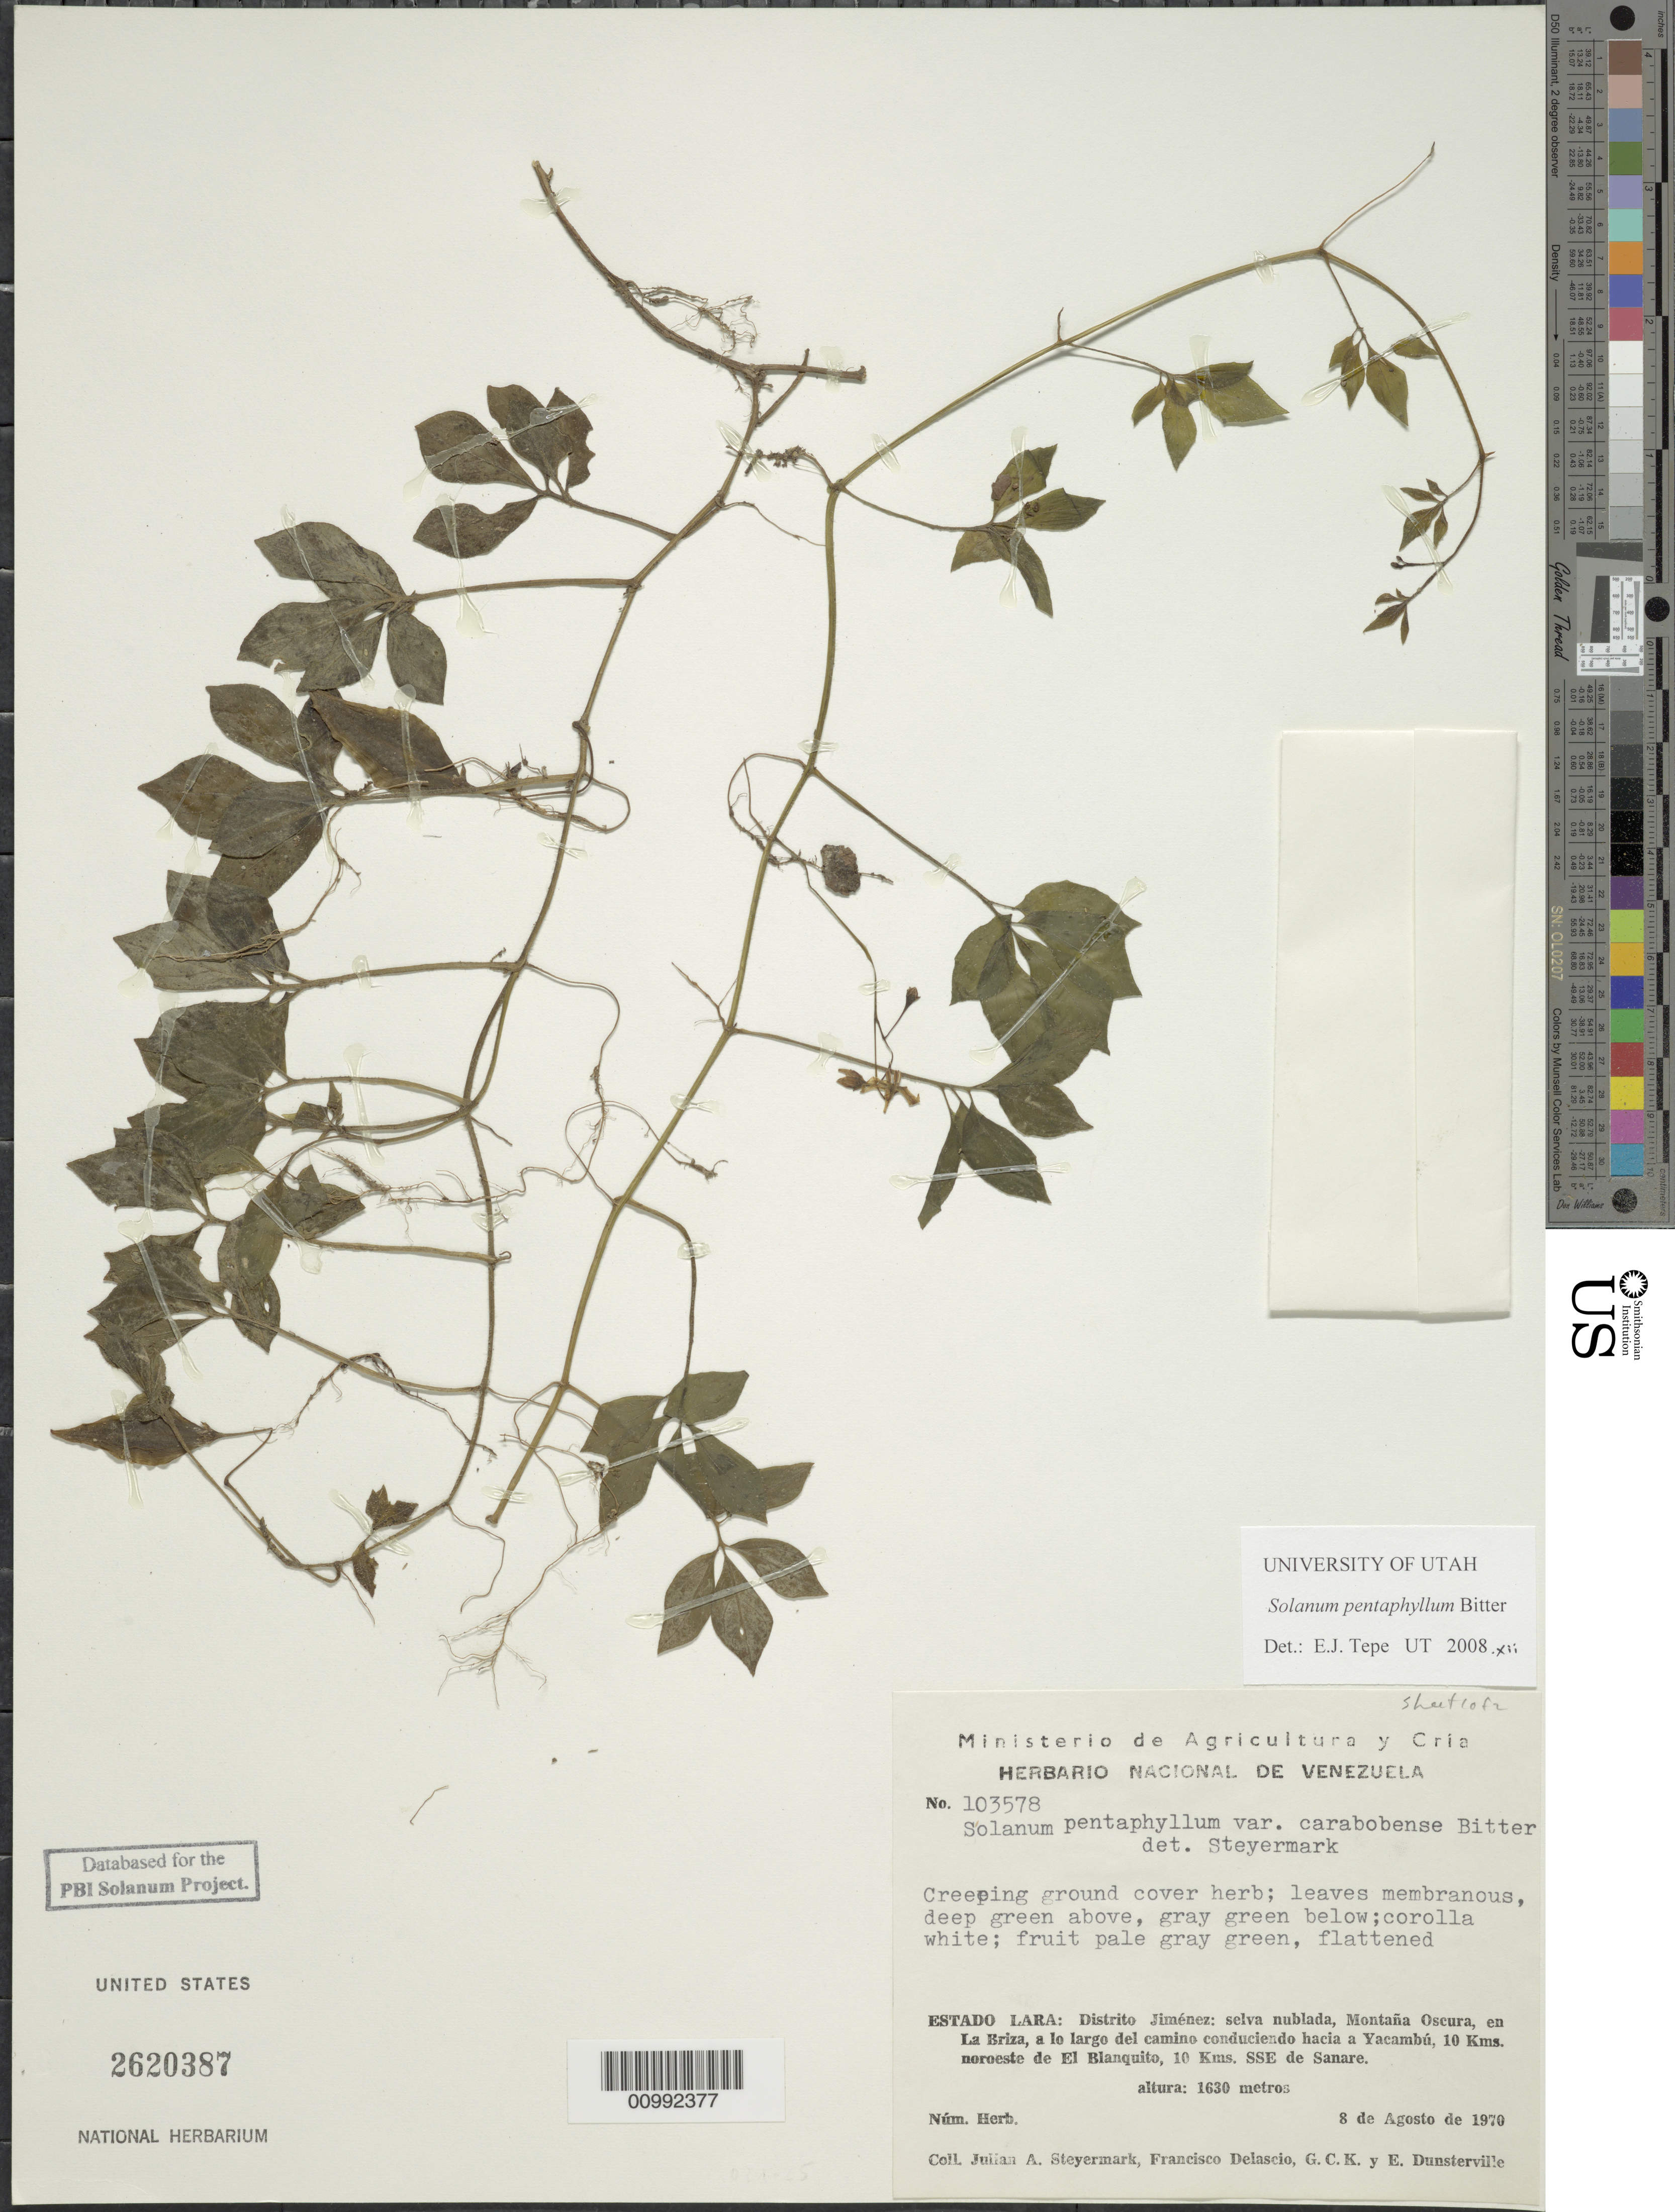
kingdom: Plantae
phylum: Tracheophyta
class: Magnoliopsida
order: Solanales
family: Solanaceae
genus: Solanum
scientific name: Solanum pentaphyllum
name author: Bitter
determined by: Tepe, E. J., (UT)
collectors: J. Steyermark, F. Delascio C. & E. Dunsterville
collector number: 103578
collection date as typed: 8 Aug 1970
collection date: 1970-08-08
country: Venezuela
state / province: Lara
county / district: Jiménez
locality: Montaña Oscura, en La Briza, a lo largo del camino conduciendo hacía a Yacambú, 10 km NE de El Blanquito, 10 km SSE de Sanare.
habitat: selva nublada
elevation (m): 1630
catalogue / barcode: US 2620387